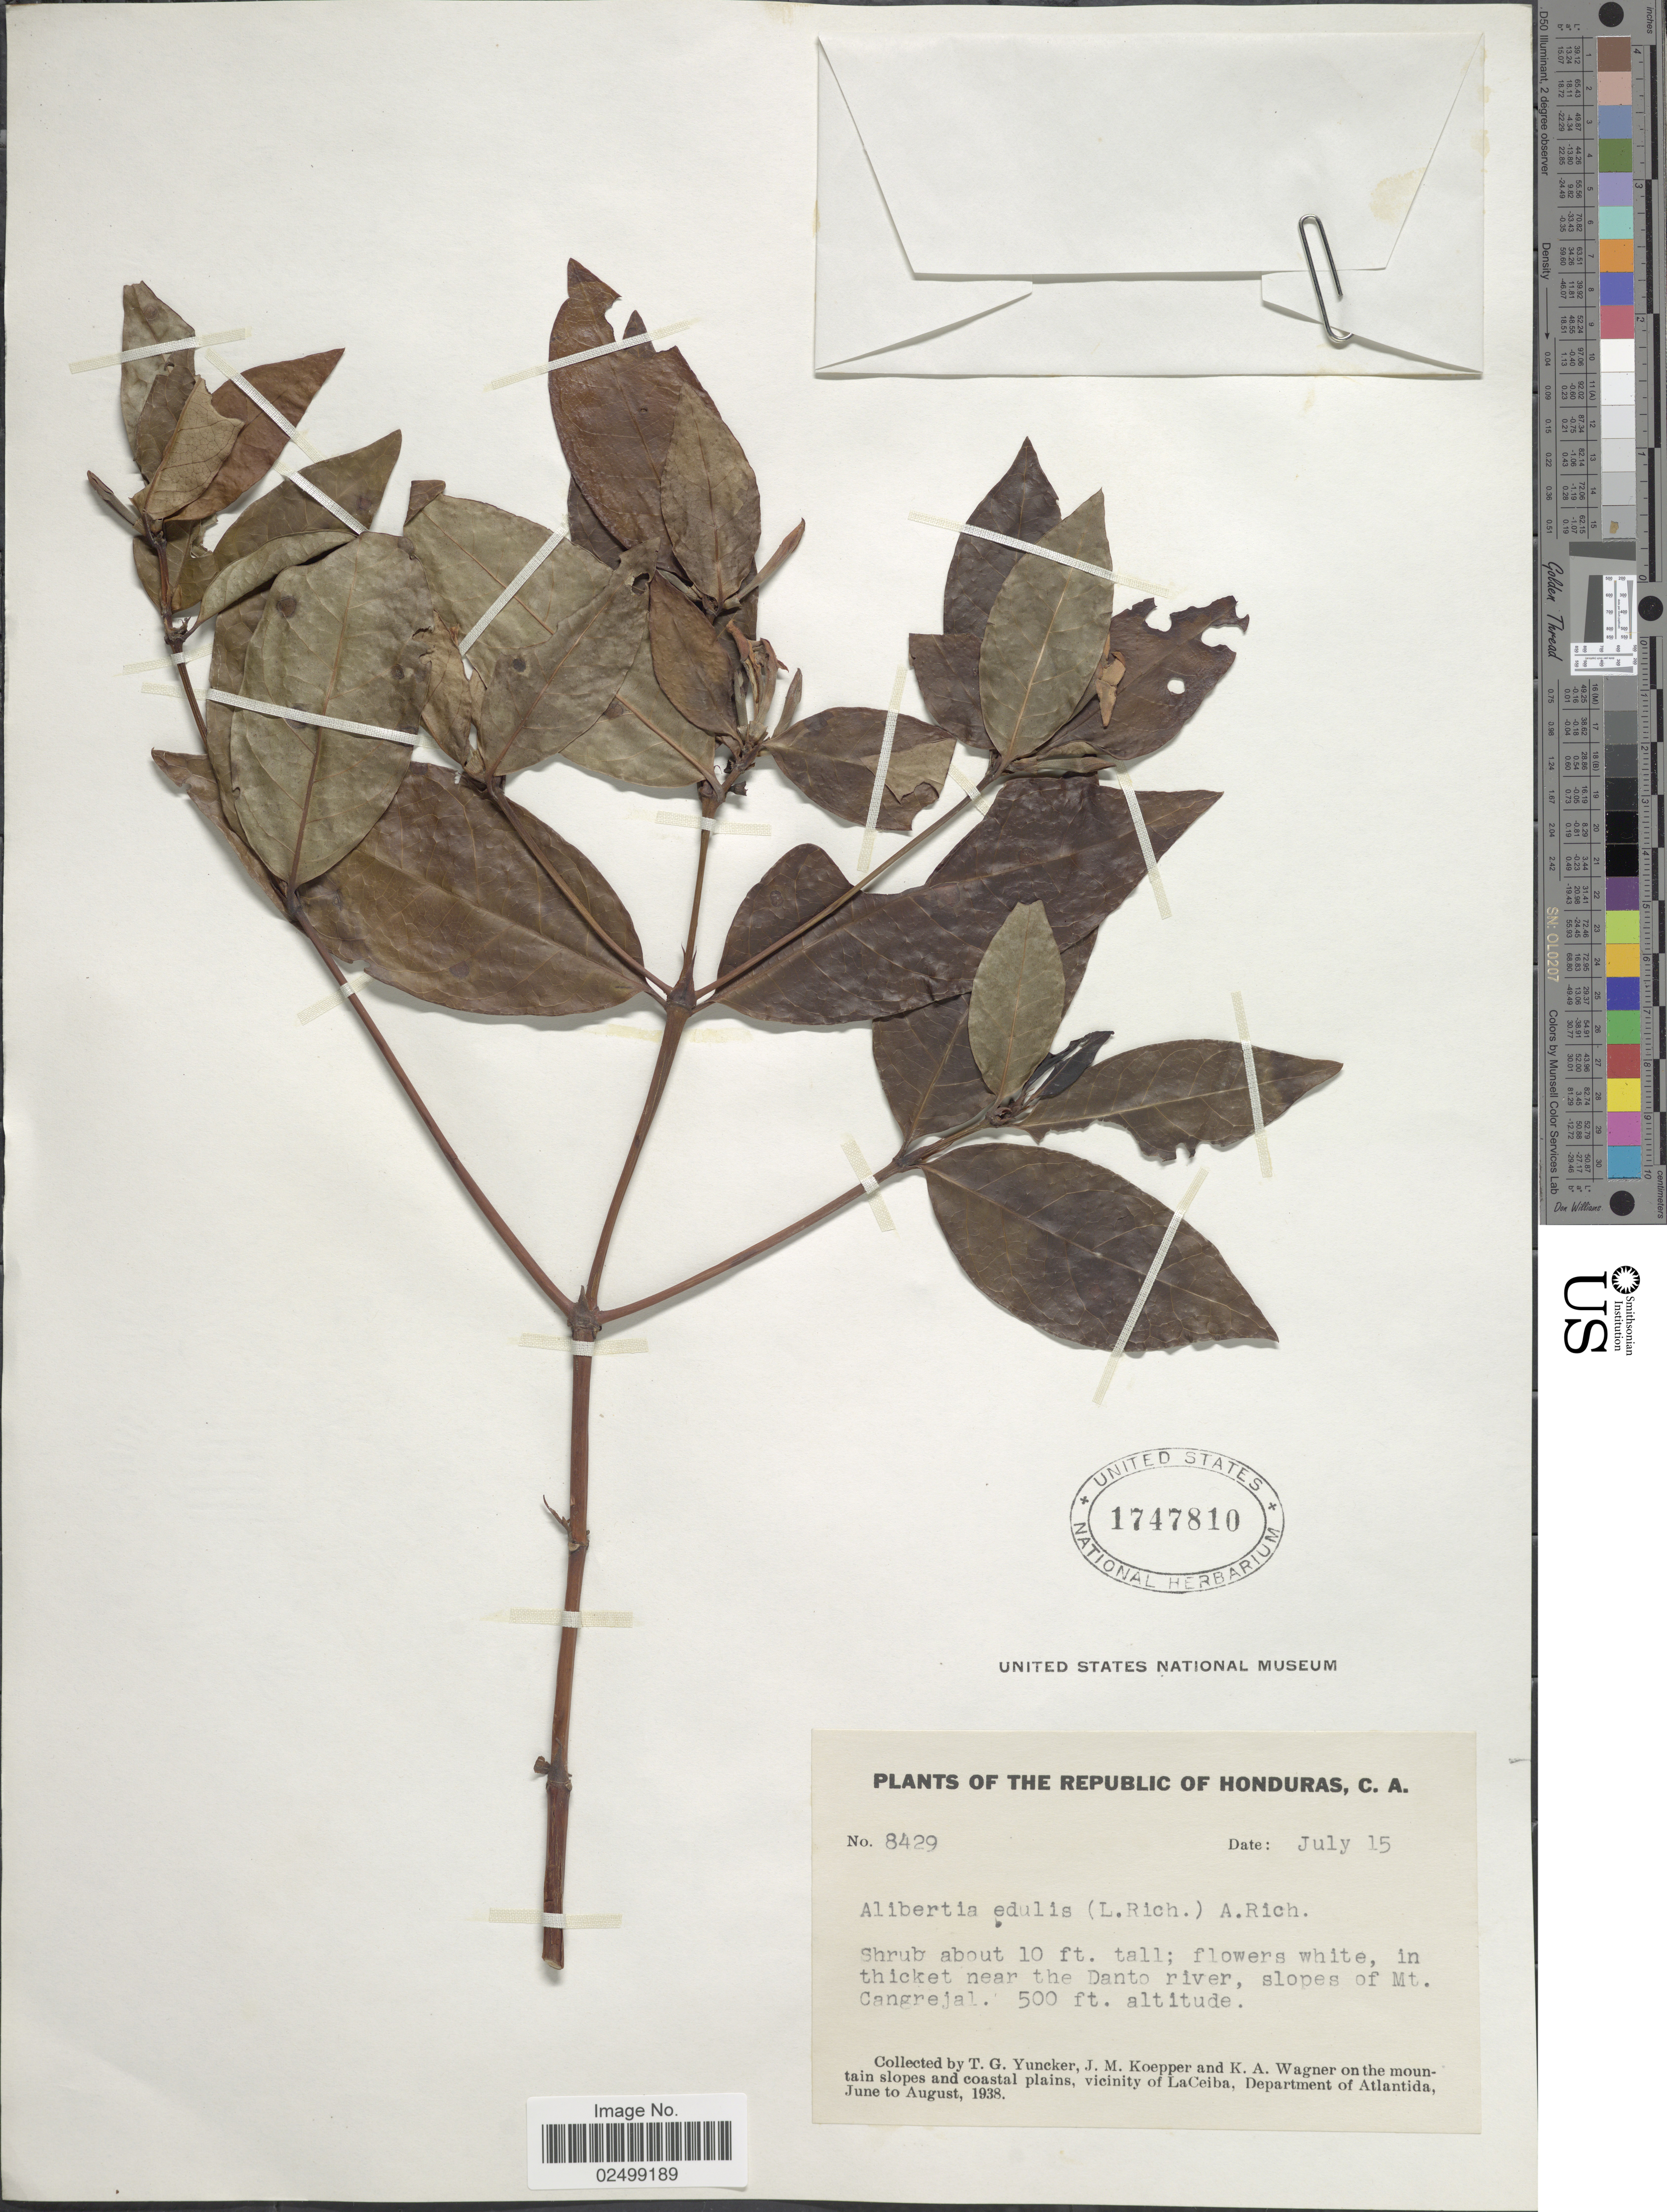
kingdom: Plantae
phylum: Tracheophyta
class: Magnoliopsida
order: Gentianales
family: Rubiaceae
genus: Alibertia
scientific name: Alibertia edulis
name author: (Rich.) A. Rich. ex DC.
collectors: T. G. Yuncker, J. M. Koepper & K. A. Wagner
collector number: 8429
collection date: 1938-07-15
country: Honduras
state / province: Atlántida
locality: The Republic of Honduras, in thicket near the Danto river, slopes of Mt Cangrejal, on the mountain slopes and coastal plains, vicinity of LaCeiba, Department of Atlantida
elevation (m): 152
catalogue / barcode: US 1747810